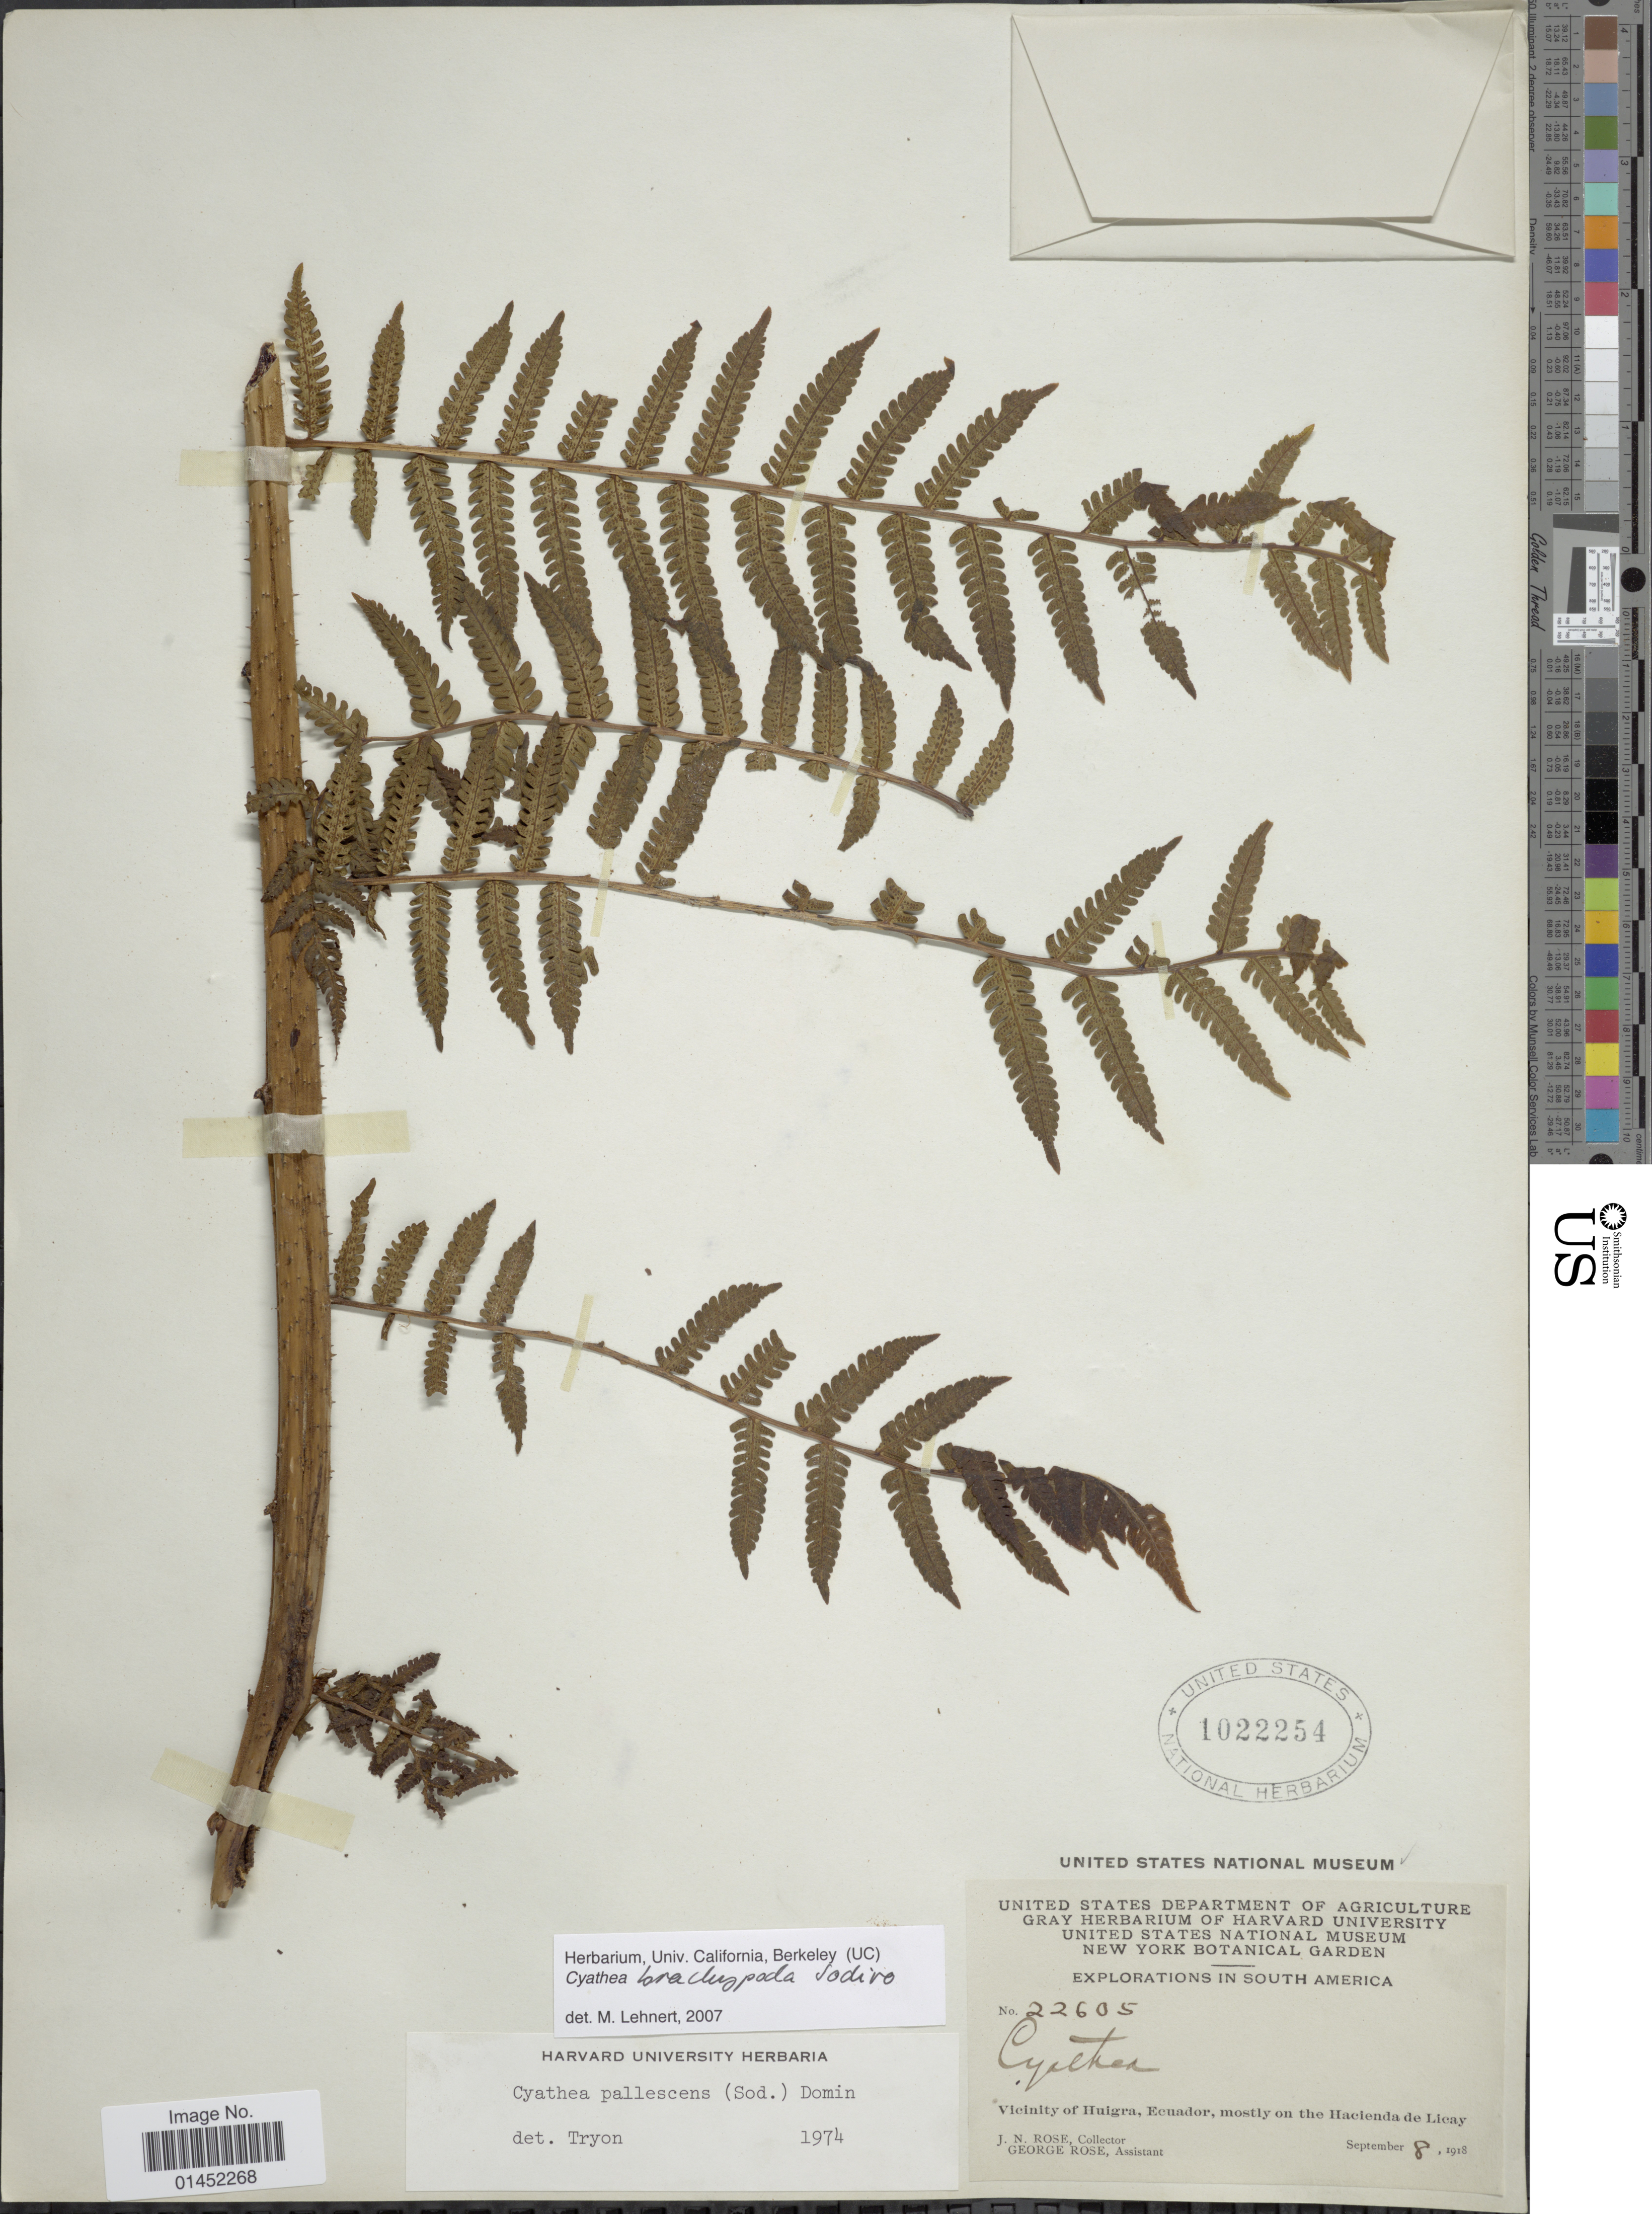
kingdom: Plantae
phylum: Tracheophyta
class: Polypodiopsida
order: Cyatheales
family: Cyatheaceae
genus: Cyathea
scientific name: Cyathea pallescens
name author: (Sodiro) Domin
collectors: J. N. Rose & G. Rose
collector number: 22605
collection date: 1918-09-08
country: Ecuador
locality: Vicinity of Huigra, mostly on the Hacienda de Licay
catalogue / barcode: US 1022254